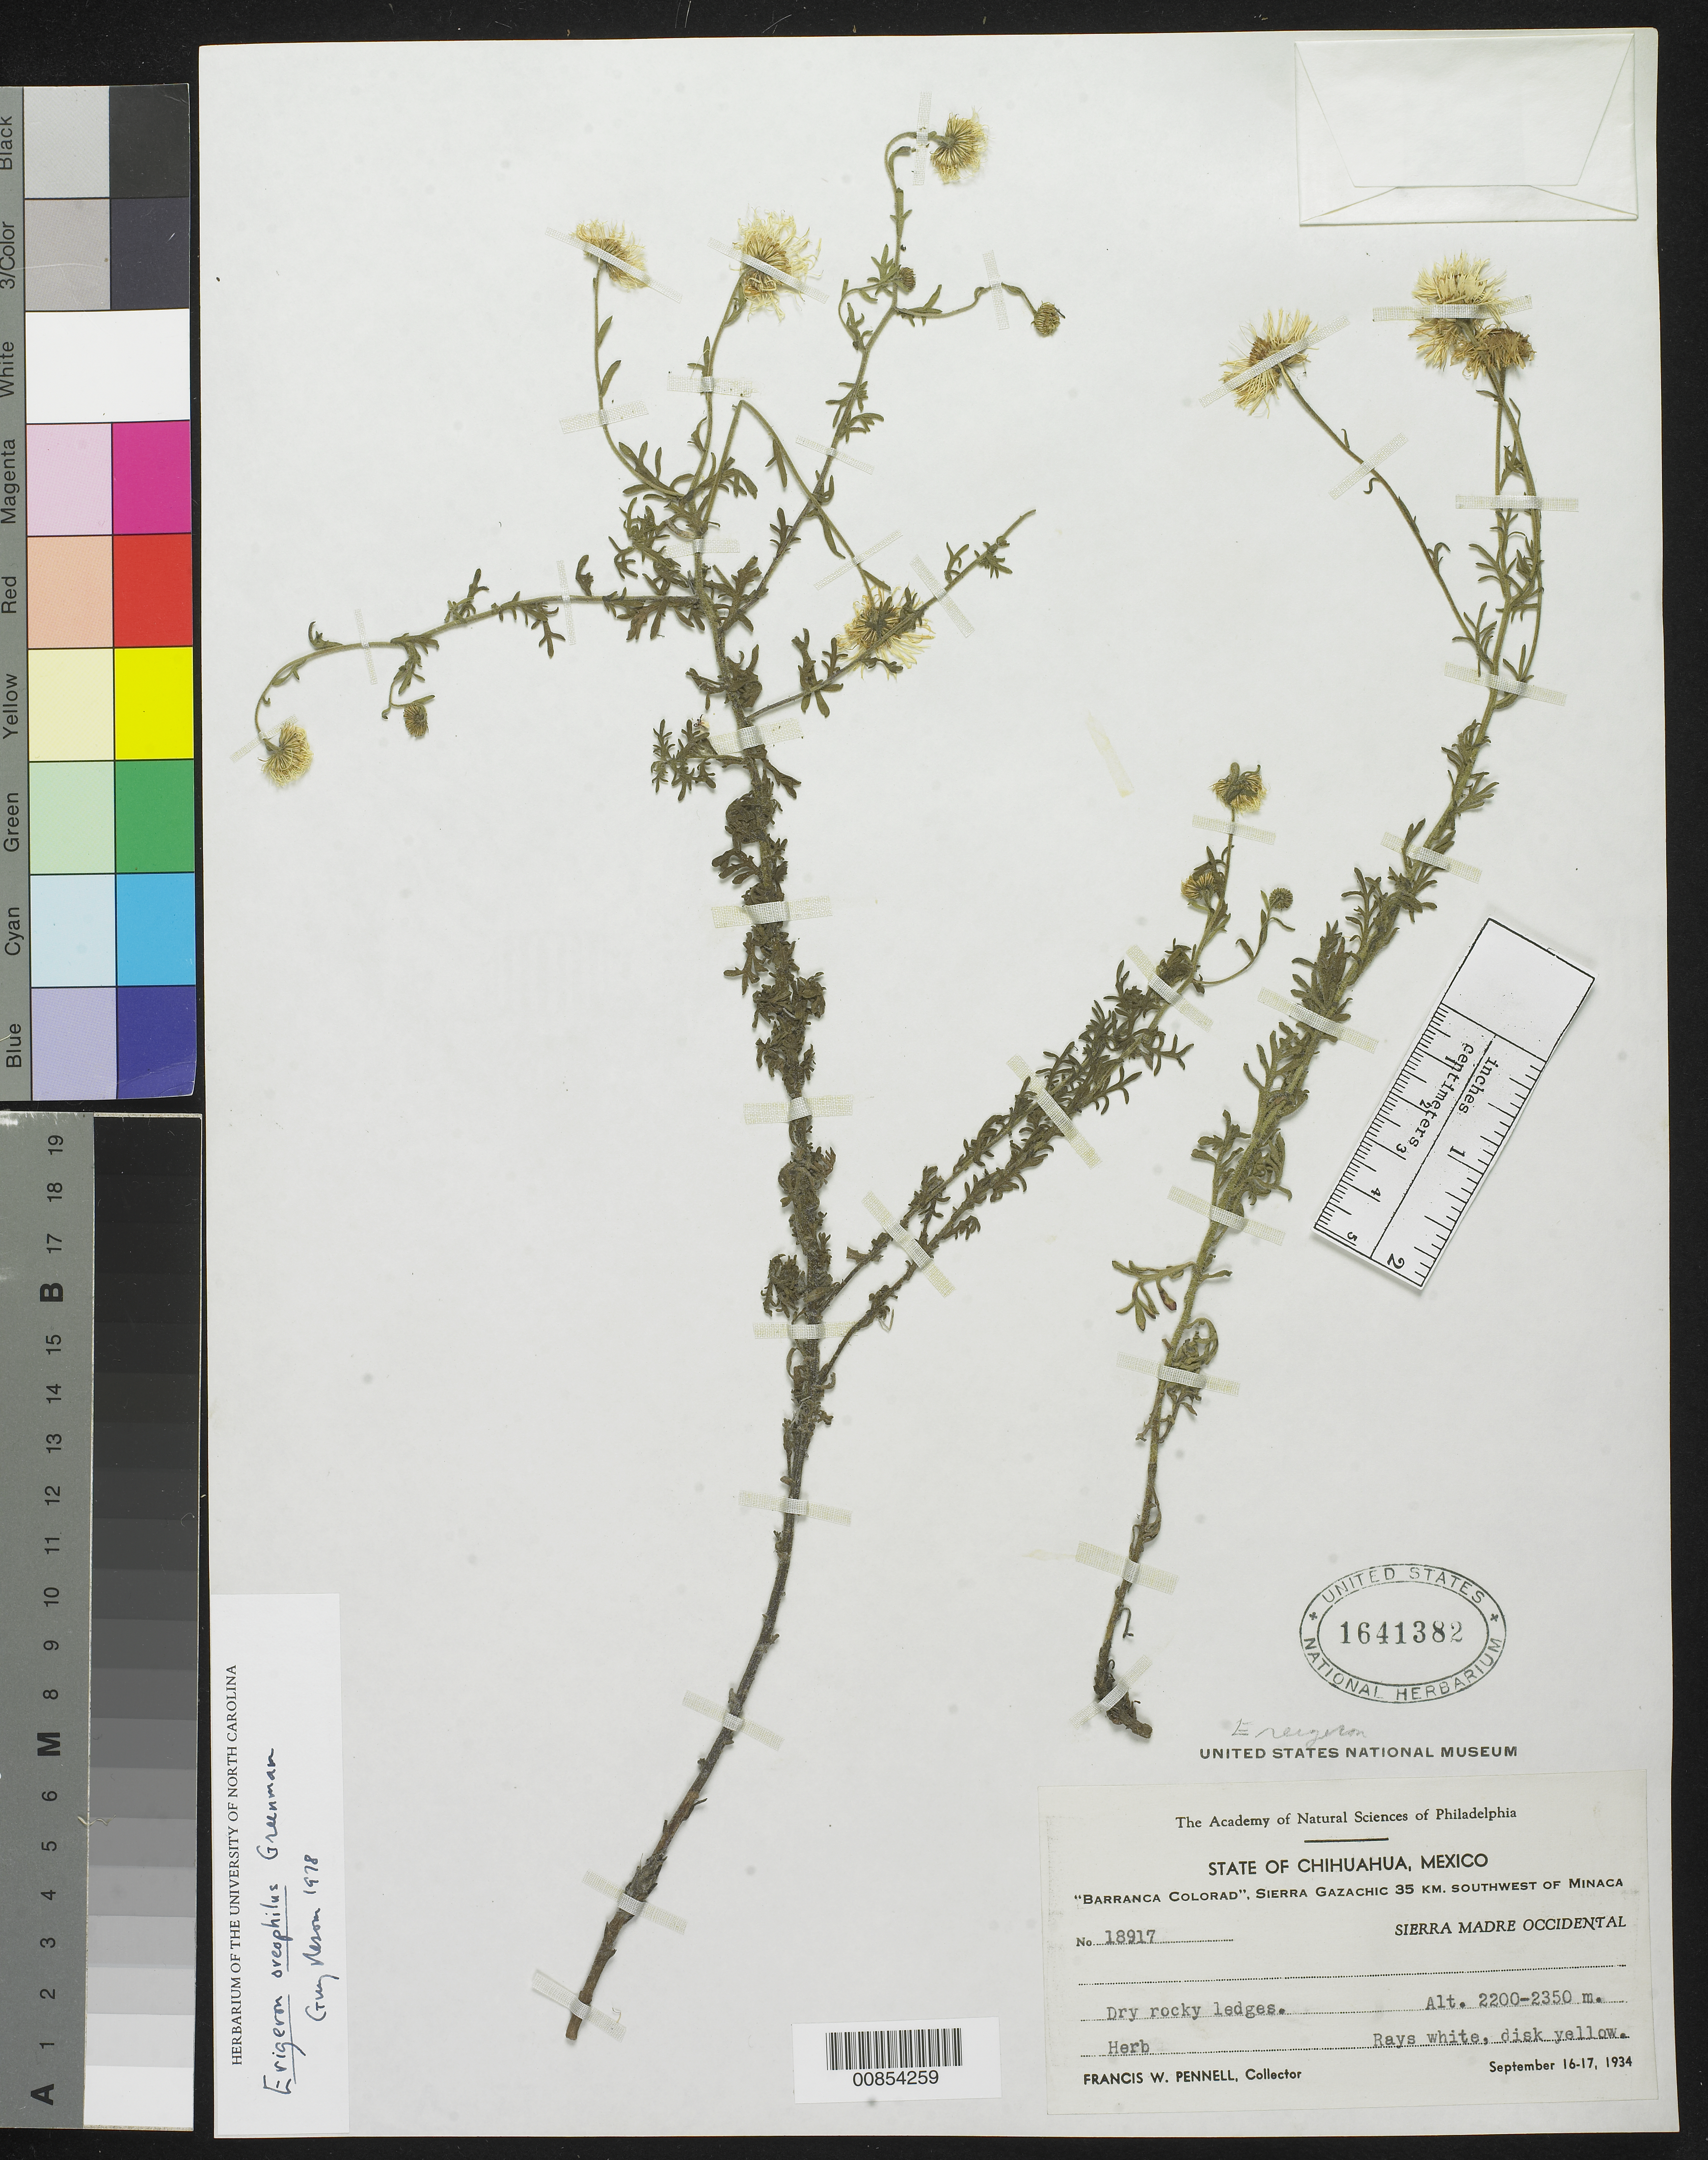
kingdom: Plantae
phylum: Tracheophyta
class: Magnoliopsida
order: Asterales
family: Asteraceae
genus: Erigeron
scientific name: Erigeron oreophilus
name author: Greenm.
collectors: F. W. Pennell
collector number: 18917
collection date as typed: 16 Sep 1934 to 17 Sep 1934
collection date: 1934-09-16/1934-09-17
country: Mexico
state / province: Chihuahua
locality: Barranca Colorad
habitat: Dry rocky ledges.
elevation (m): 2350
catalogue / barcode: US 1641382